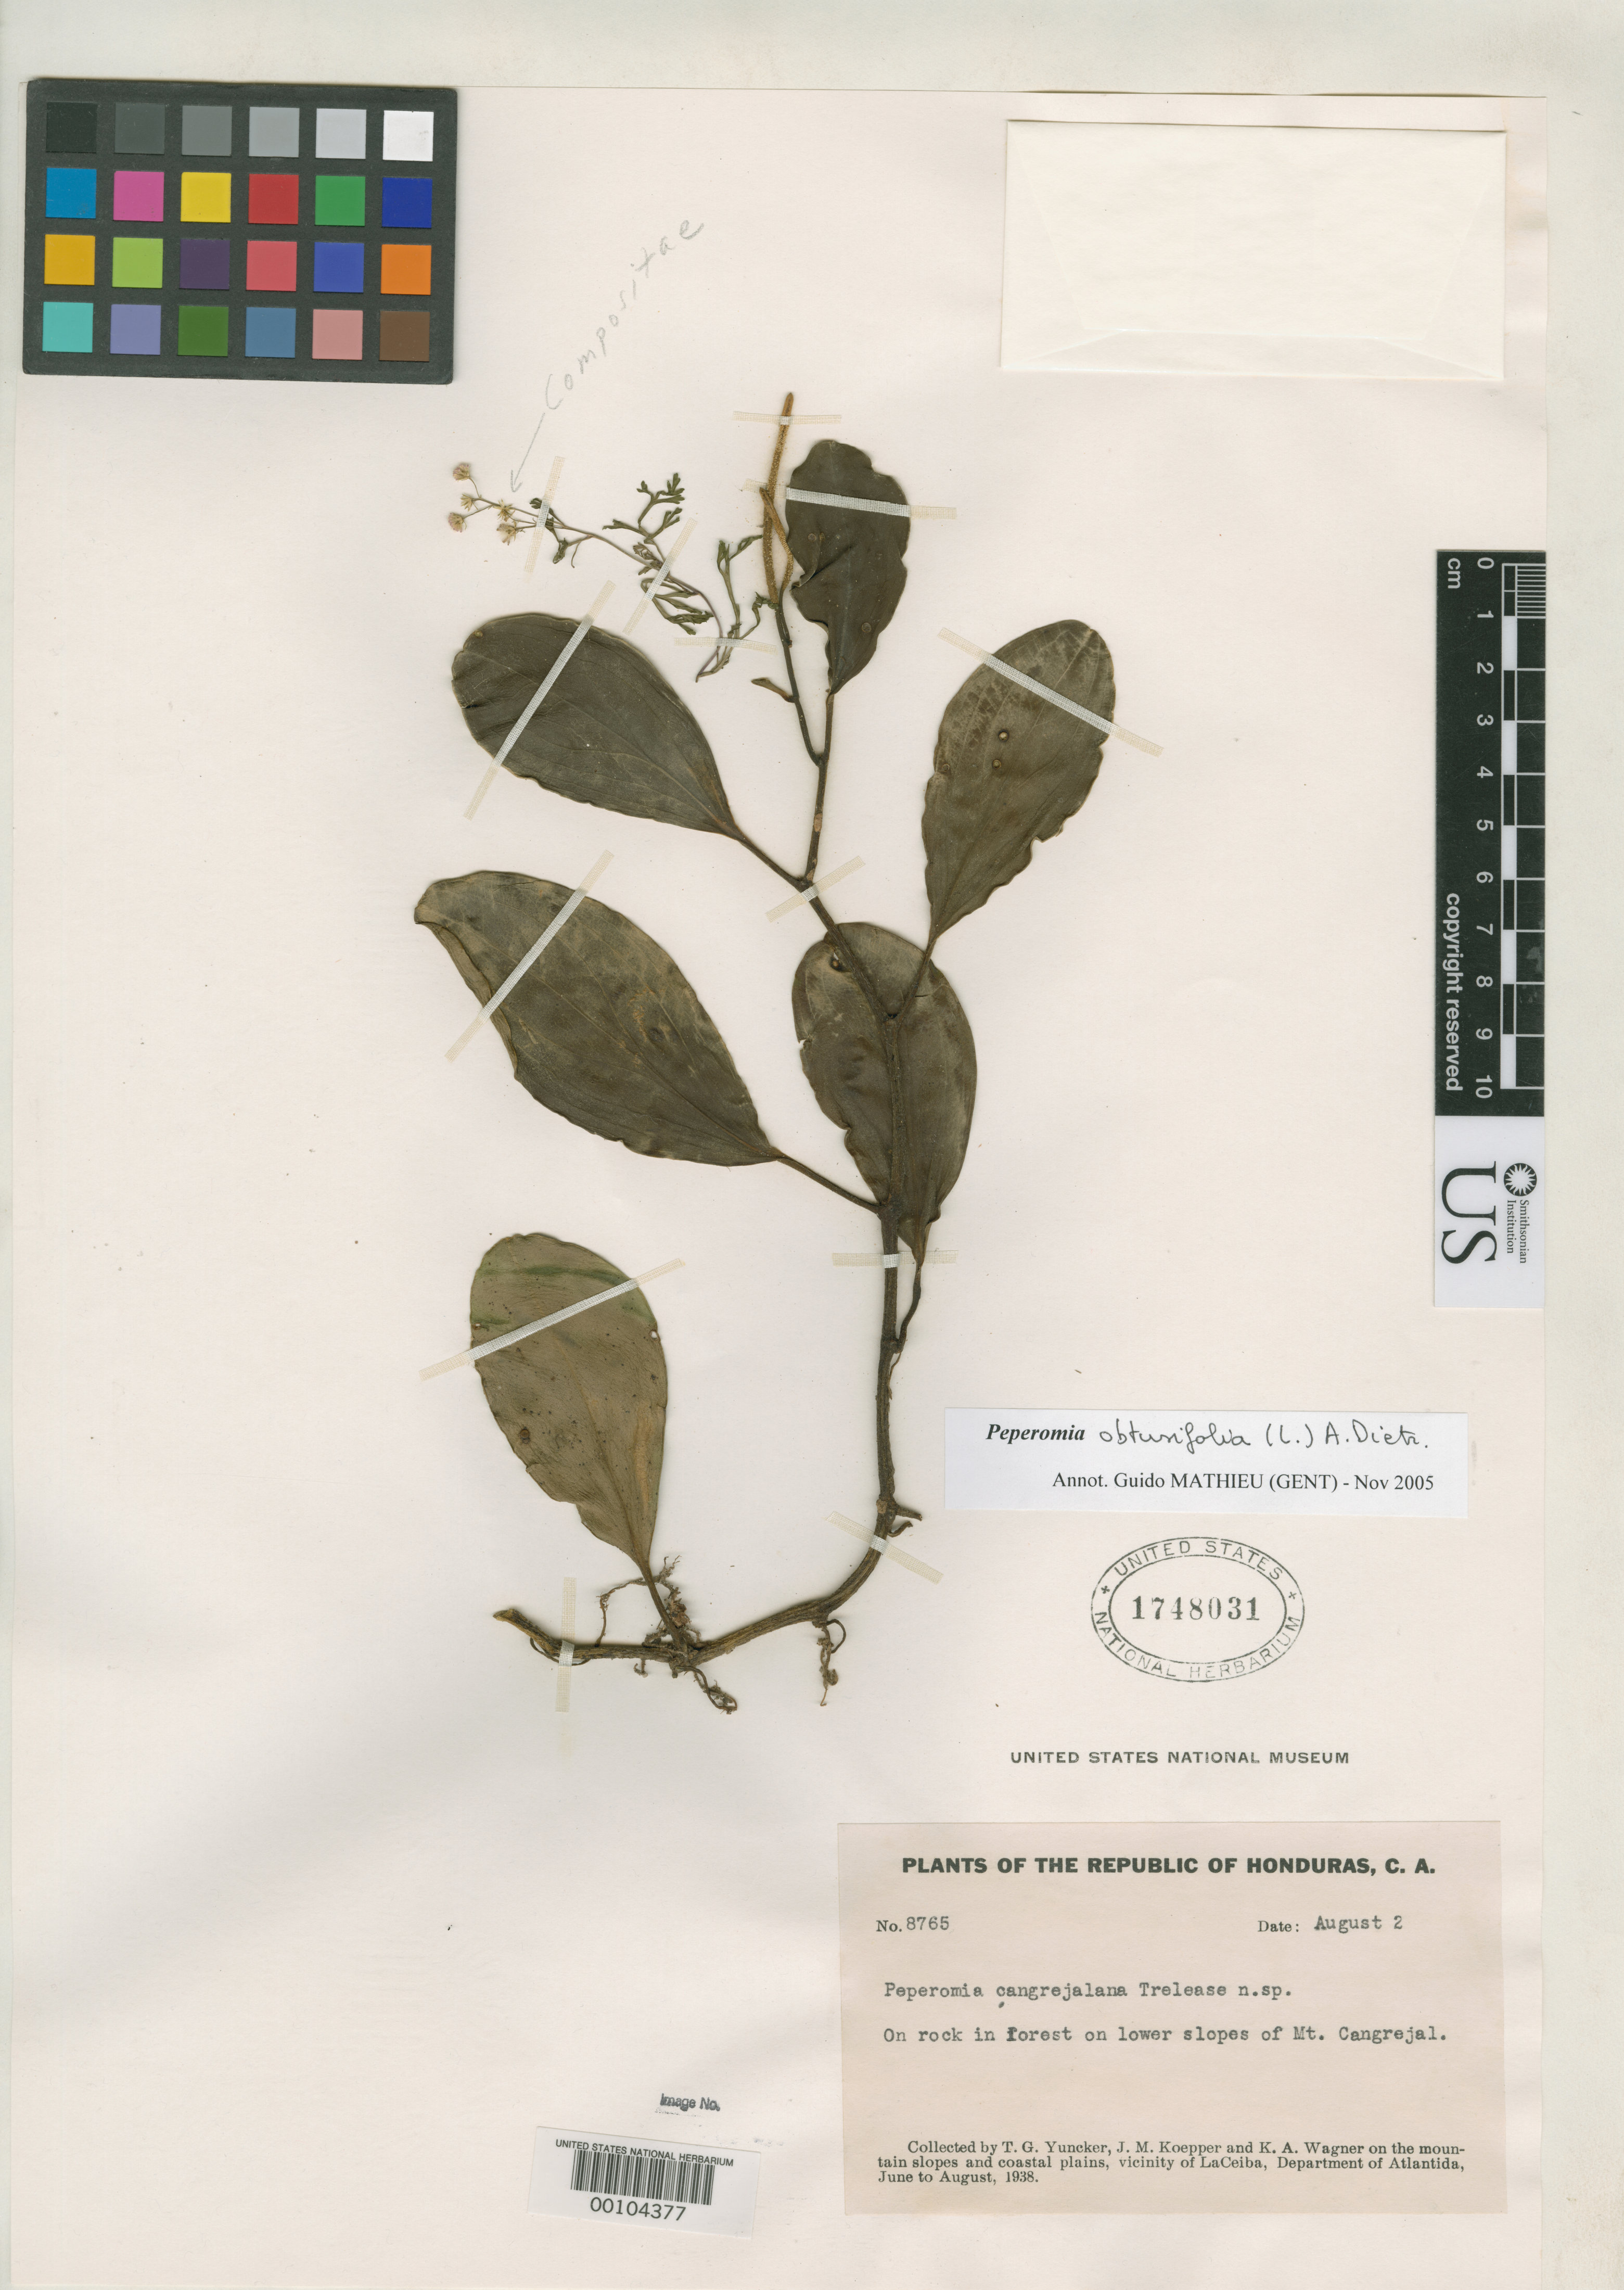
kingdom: Plantae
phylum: Tracheophyta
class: Magnoliopsida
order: Piperales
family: Piperaceae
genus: Peperomia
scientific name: Peperomia cangrejalana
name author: Trel. in Yunck.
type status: Isotype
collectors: T. G. Yuncker, J. M. Koepper & K. A. Wagner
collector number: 8765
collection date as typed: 02 Aug 1938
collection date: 1938-08-02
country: Honduras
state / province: Atlántida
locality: La Ceiba vicinity, Mt. Cangrejal.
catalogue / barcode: US 1748031